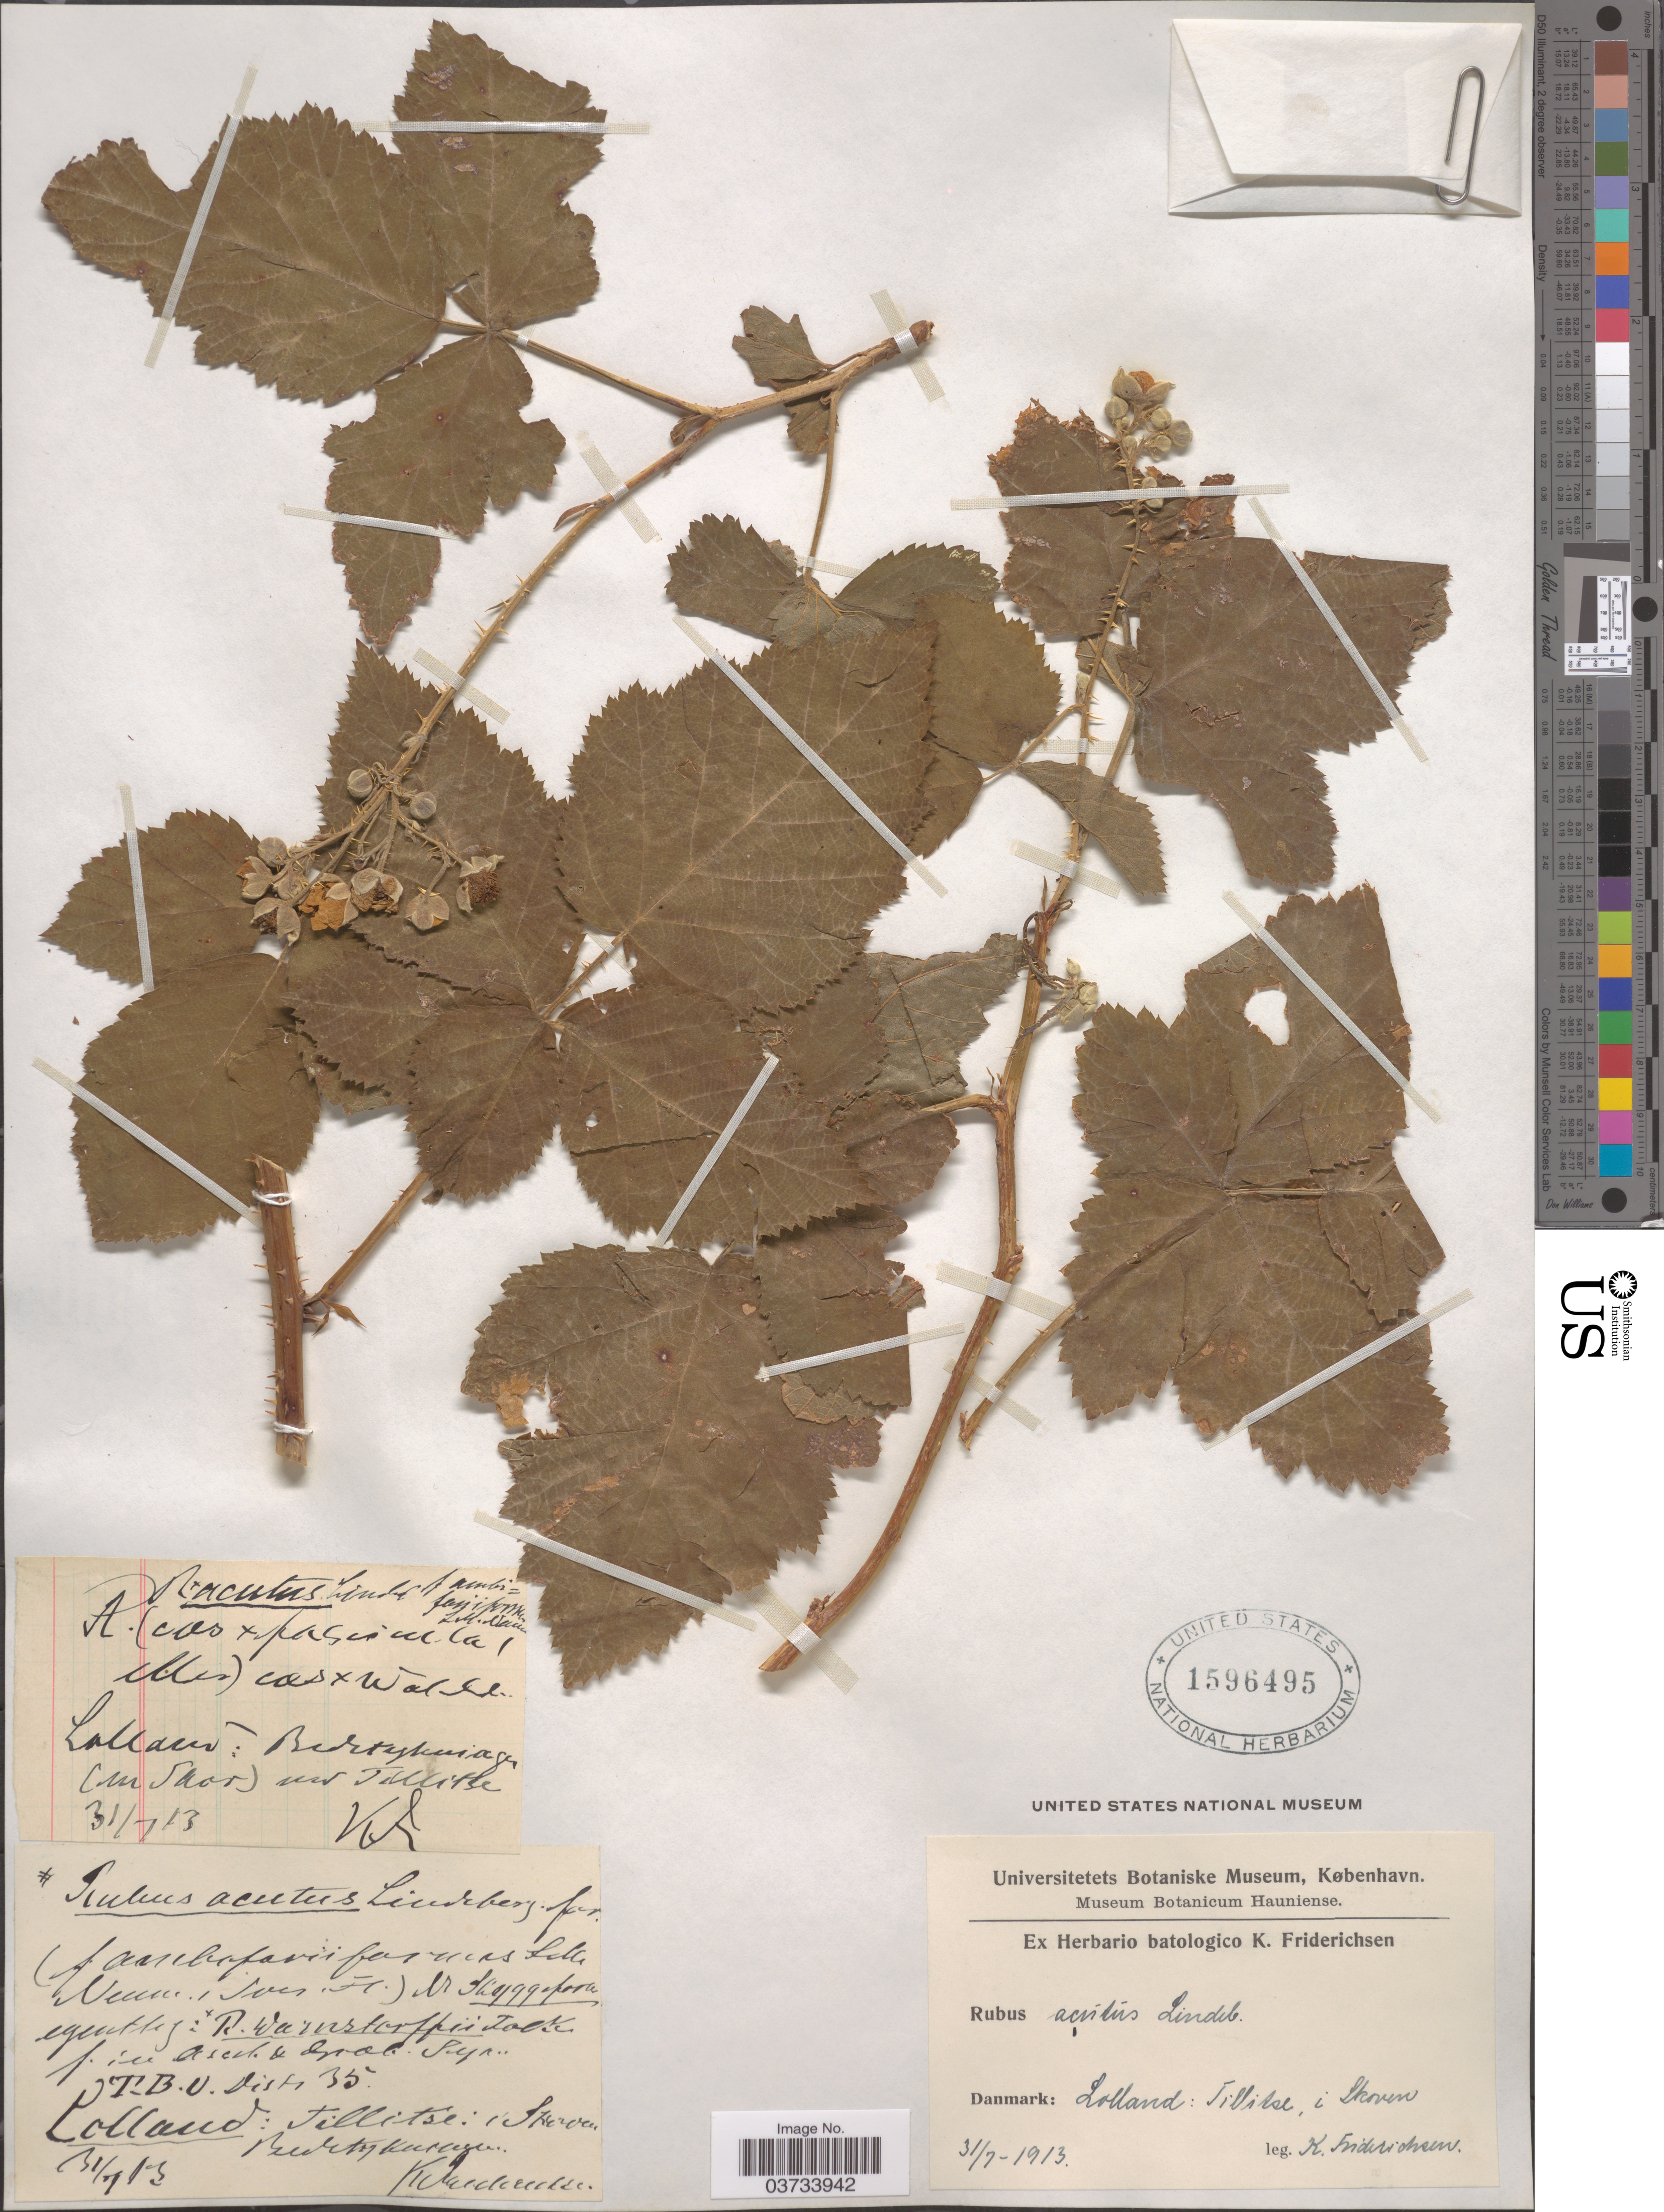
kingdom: Plantae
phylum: Tracheophyta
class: Magnoliopsida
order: Rosales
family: Rosaceae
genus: Rubus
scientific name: Rubus acutus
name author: Braeucker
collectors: K. Friderichsen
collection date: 1913-07-31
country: Denmark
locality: Danmark: Lolland: Tillitse, i Skoven. Barthykaragen. [interpreted]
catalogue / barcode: US 1596495